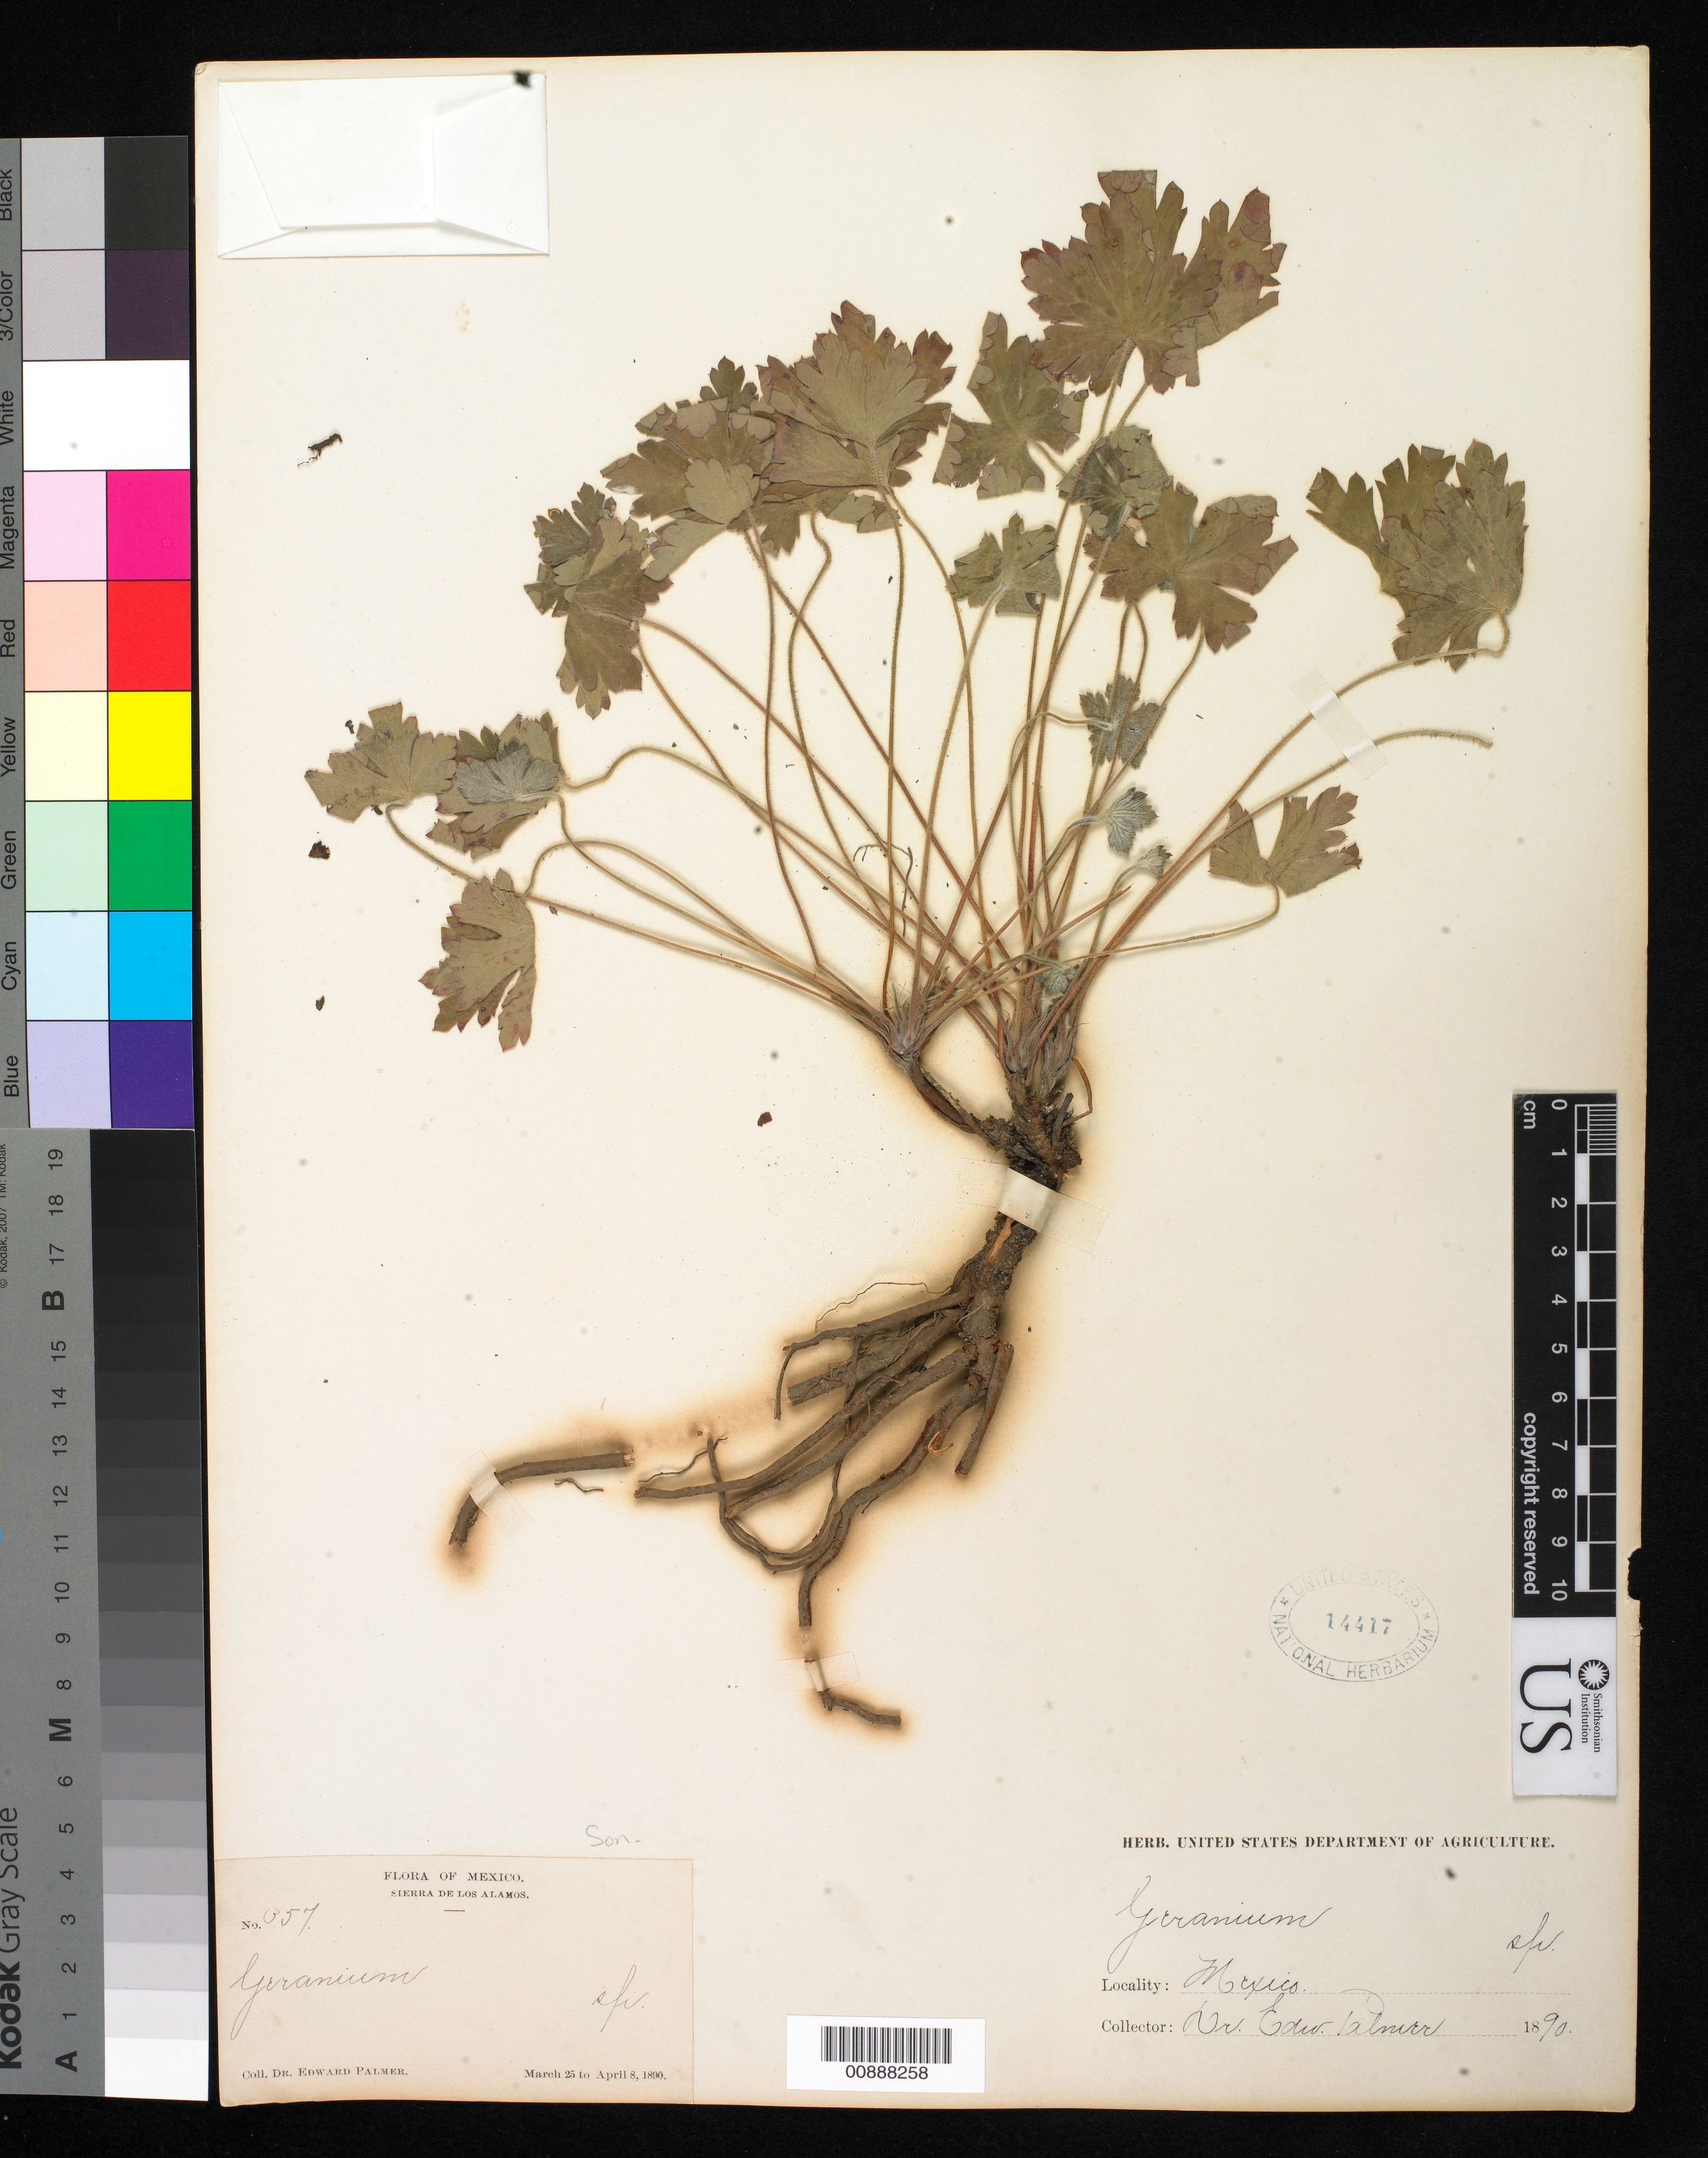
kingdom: Plantae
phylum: Tracheophyta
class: Magnoliopsida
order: Geraniales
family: Geraniaceae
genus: Geranium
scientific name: Geranium sp.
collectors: E. Palmer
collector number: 357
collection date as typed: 25 Mar 1890 to 08 Apr 1890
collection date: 1890-03-25/1890-04-08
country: Mexico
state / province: Sonora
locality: Sierra de los Alamos, Sonora.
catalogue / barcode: US 14417